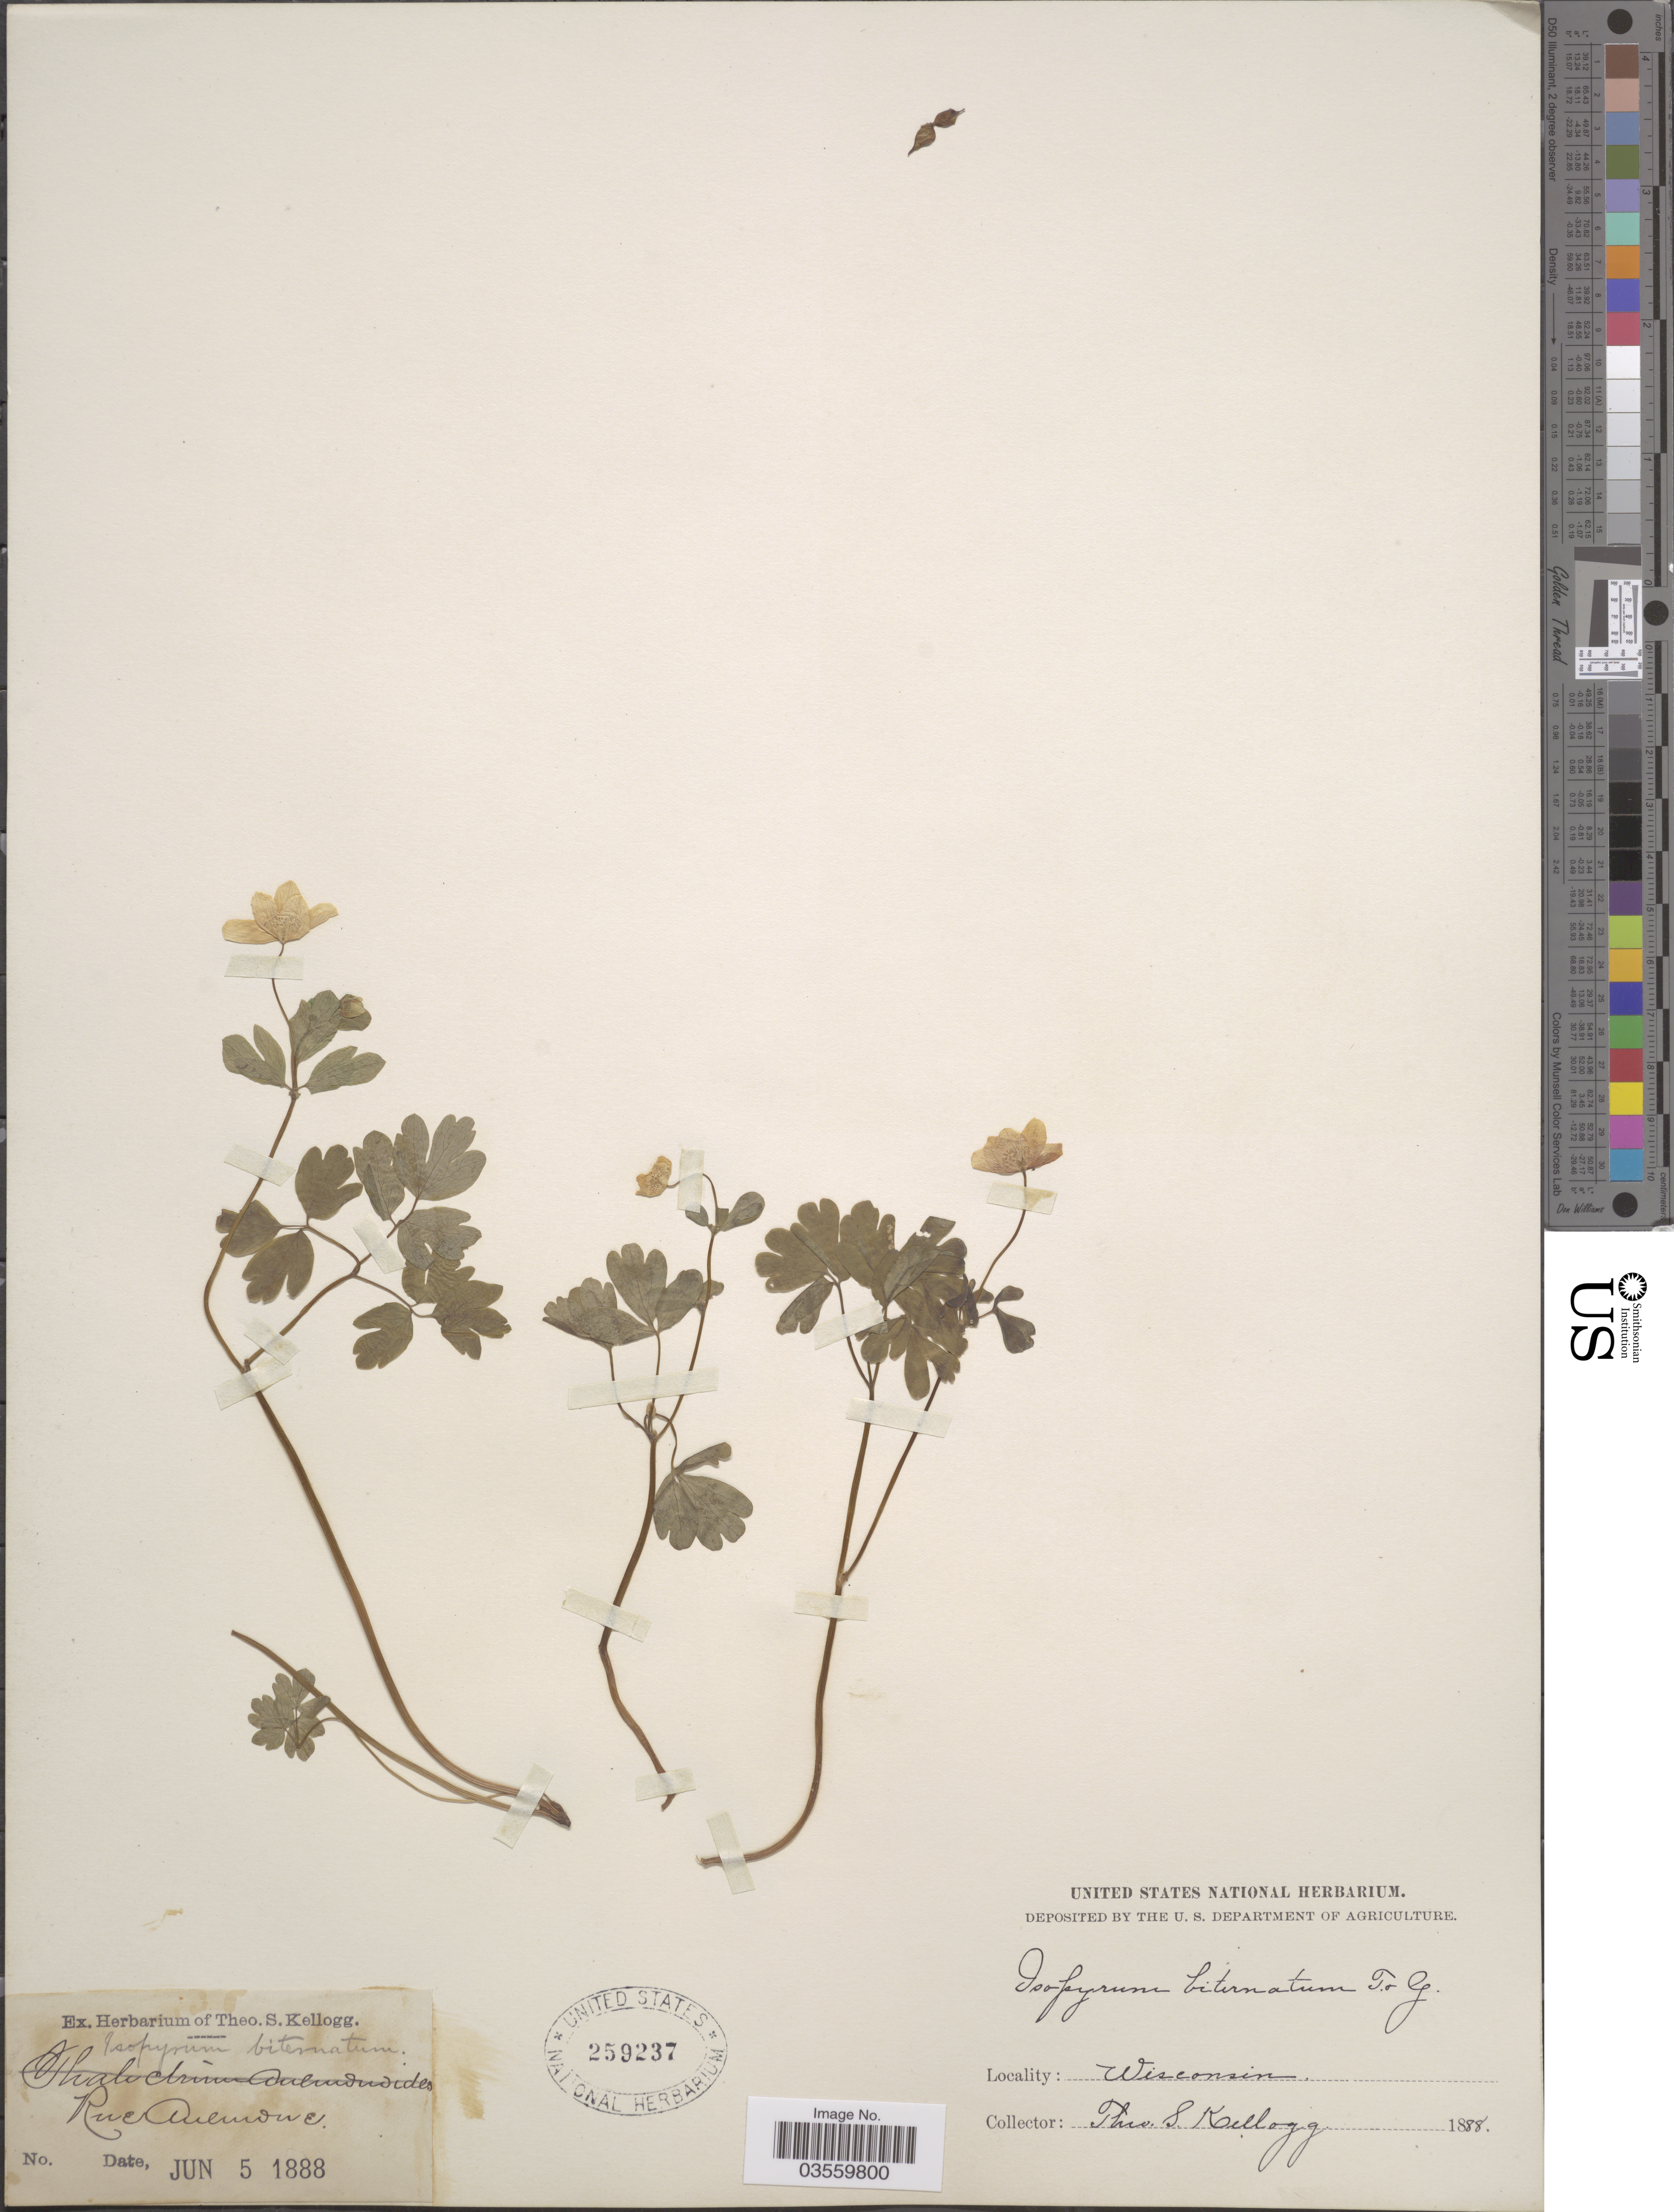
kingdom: Plantae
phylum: Tracheophyta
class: Magnoliopsida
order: Ranunculales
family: Ranunculaceae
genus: Enemion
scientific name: Enemion biternatum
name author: (Torr. & A. Gray) Raf.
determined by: Strong, Mark T., (BOT), Smithsonian Institution - National Museum of Natural History (UNITED STATES)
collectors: T. S. Kellogg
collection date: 1888-06-05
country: United States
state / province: Wisconsin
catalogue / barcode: US 259237